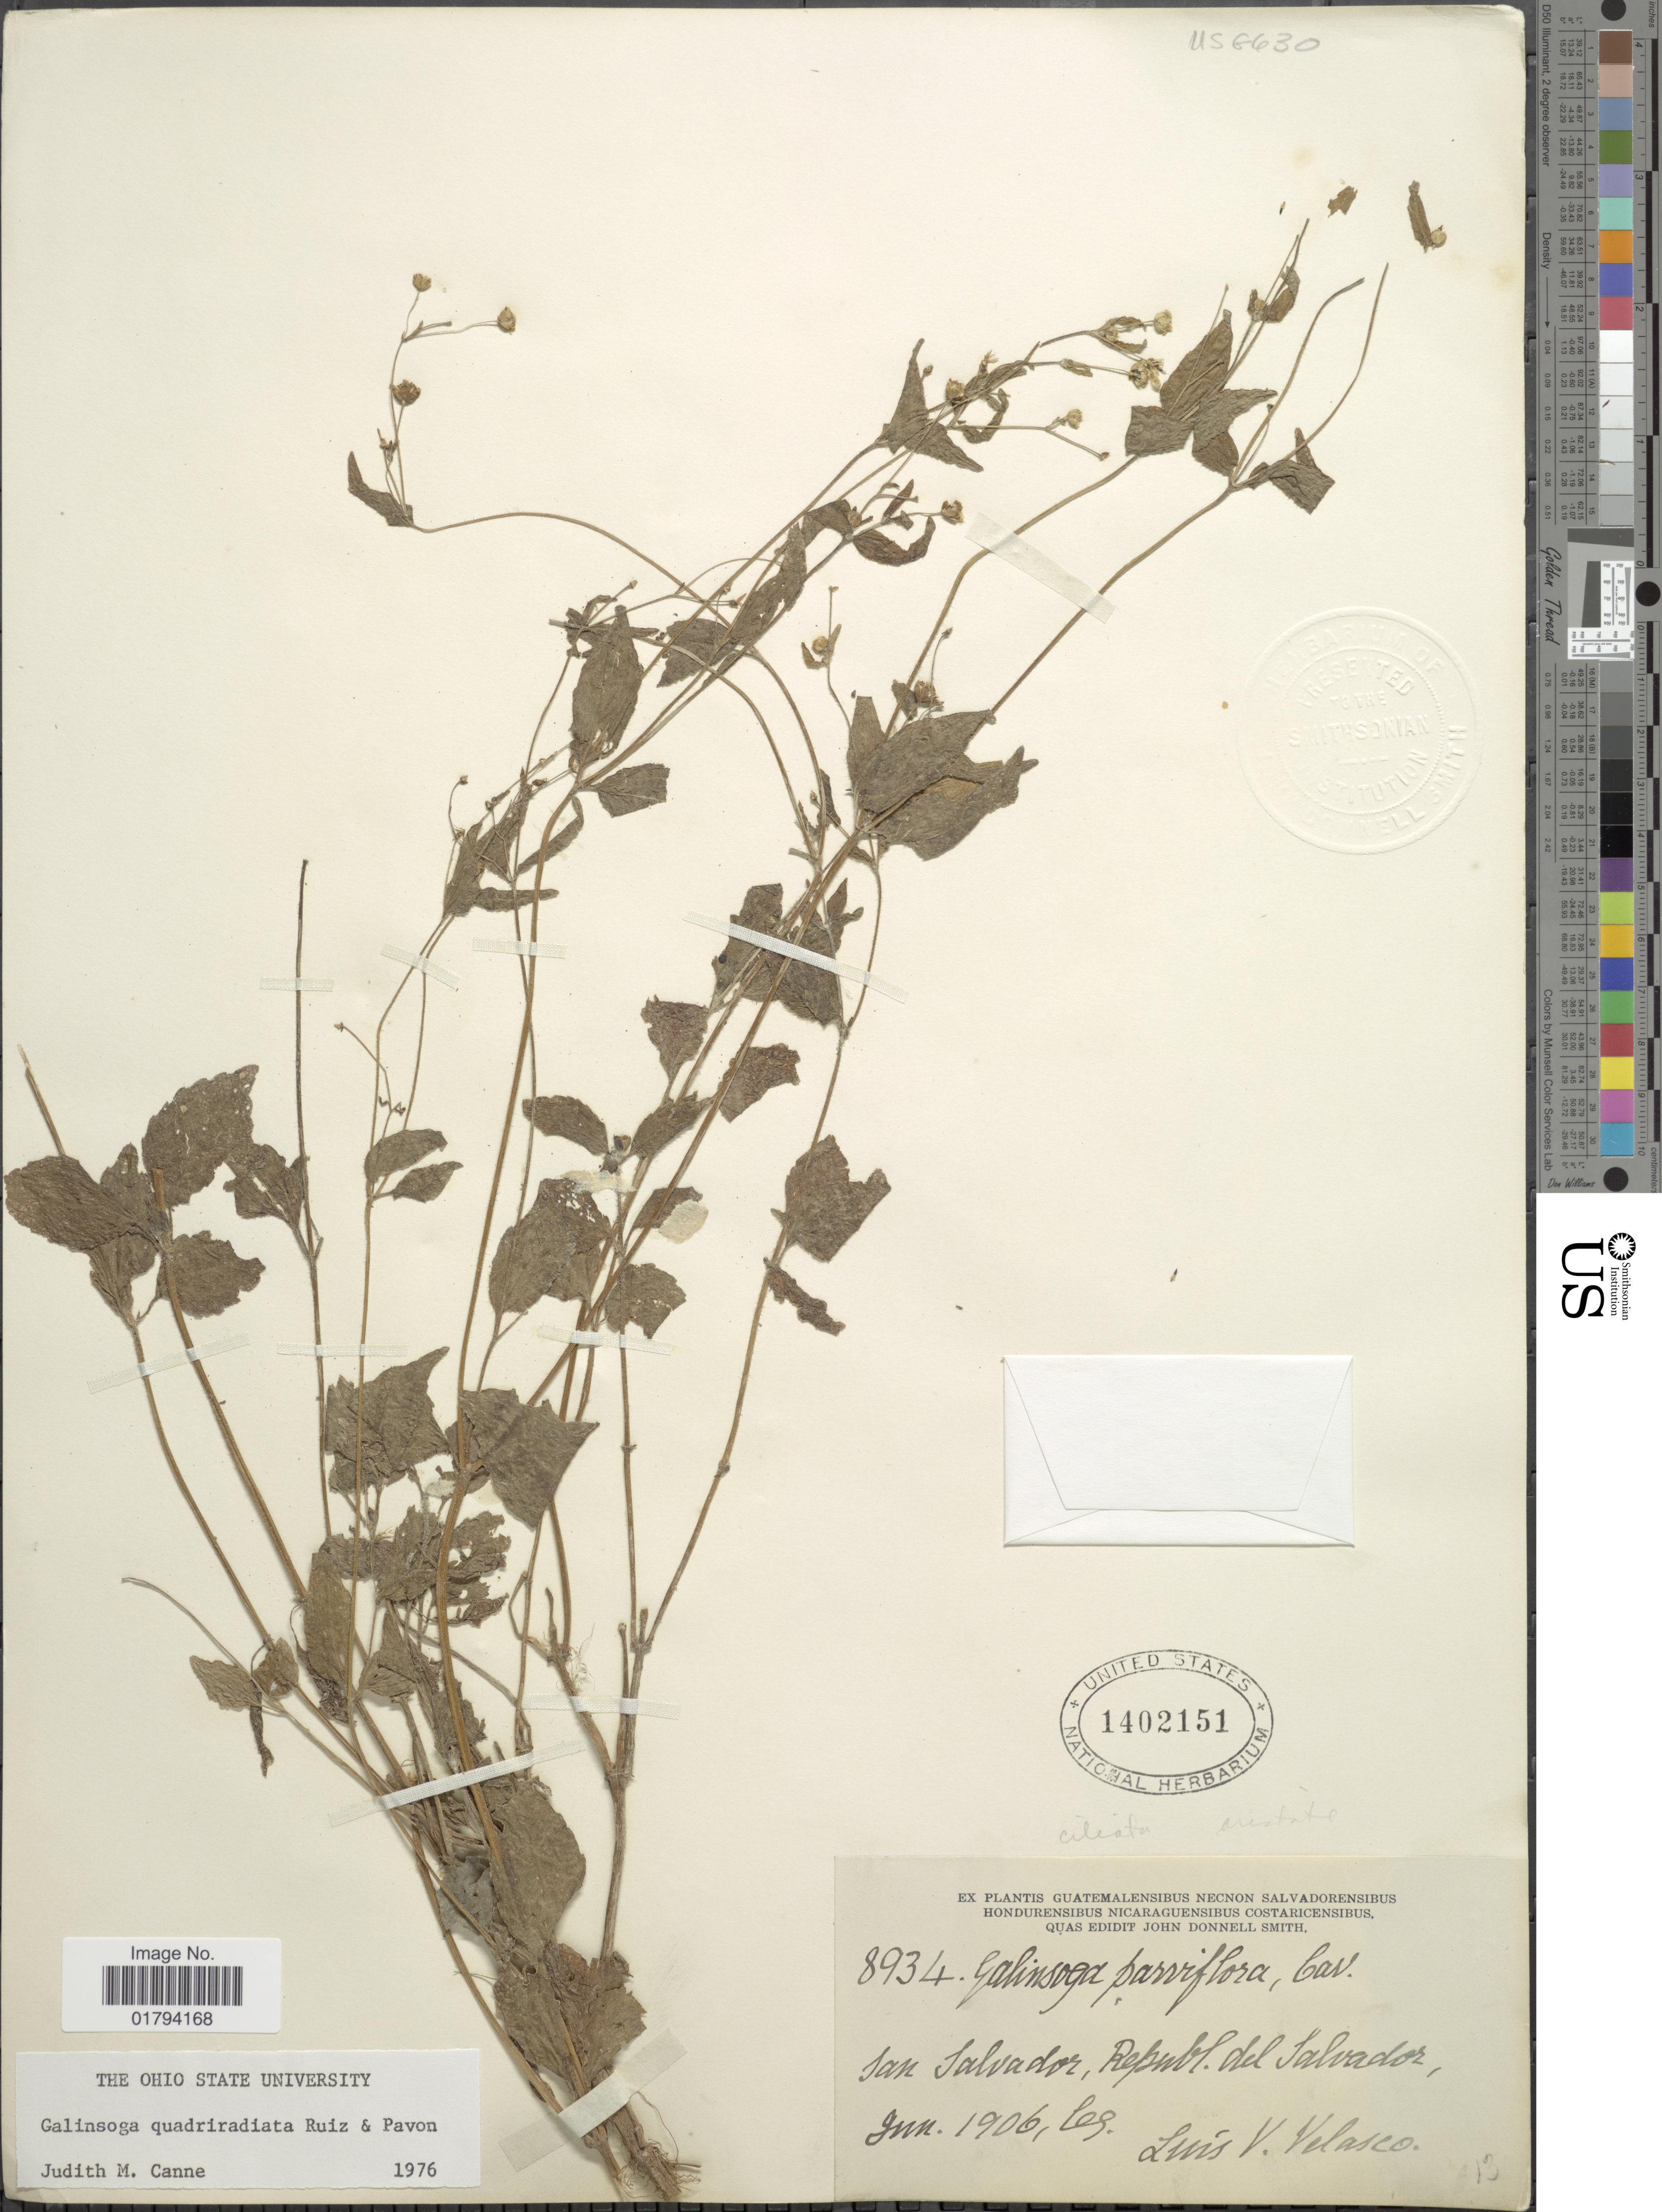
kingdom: Plantae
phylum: Tracheophyta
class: Magnoliopsida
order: Asterales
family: Asteraceae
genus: Galinsoga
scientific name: Galinsoga quadriradiata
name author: Ruiz & Pav.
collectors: L. Velasco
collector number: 8934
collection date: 1906-06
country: El Salvador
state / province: San Salvador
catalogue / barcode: US 1402151